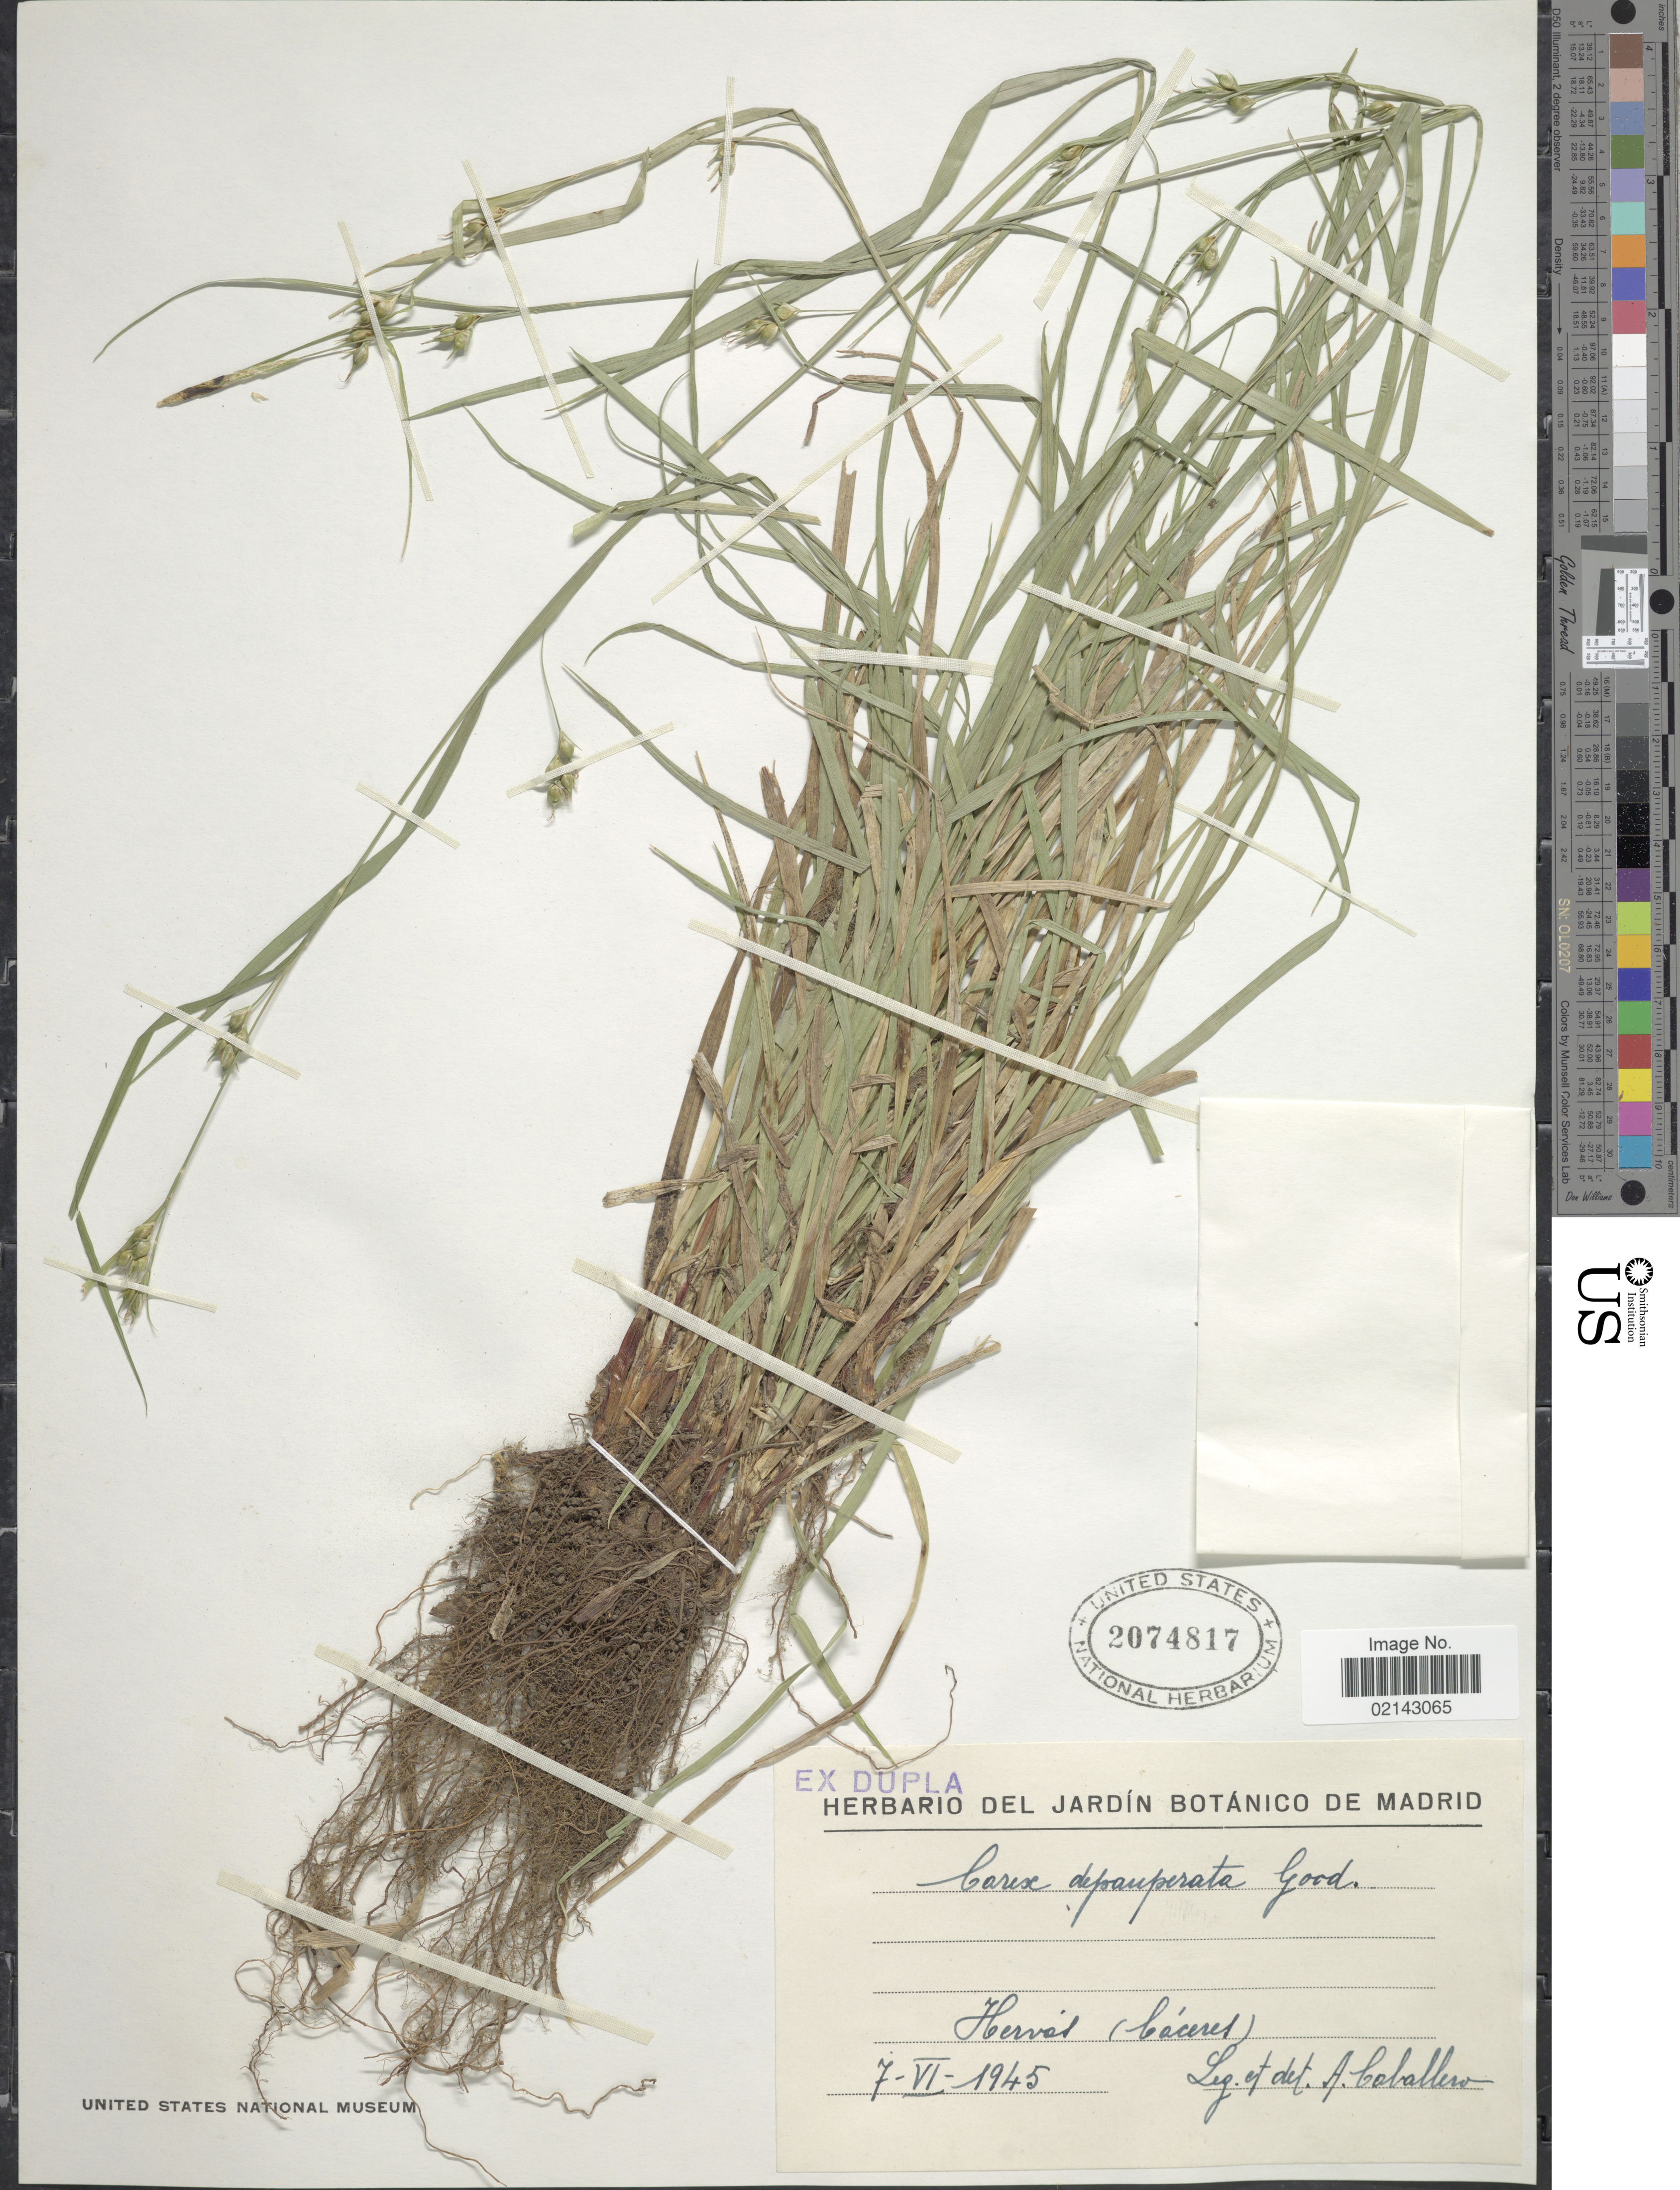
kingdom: Plantae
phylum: Tracheophyta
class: Liliopsida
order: Poales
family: Cyperaceae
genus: Carex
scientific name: Carex depauperata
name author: Curtis ex Woodw.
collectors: A. Caballero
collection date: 1945-06-07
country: Spain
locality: Hervit (Cáceres)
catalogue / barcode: US 2074817